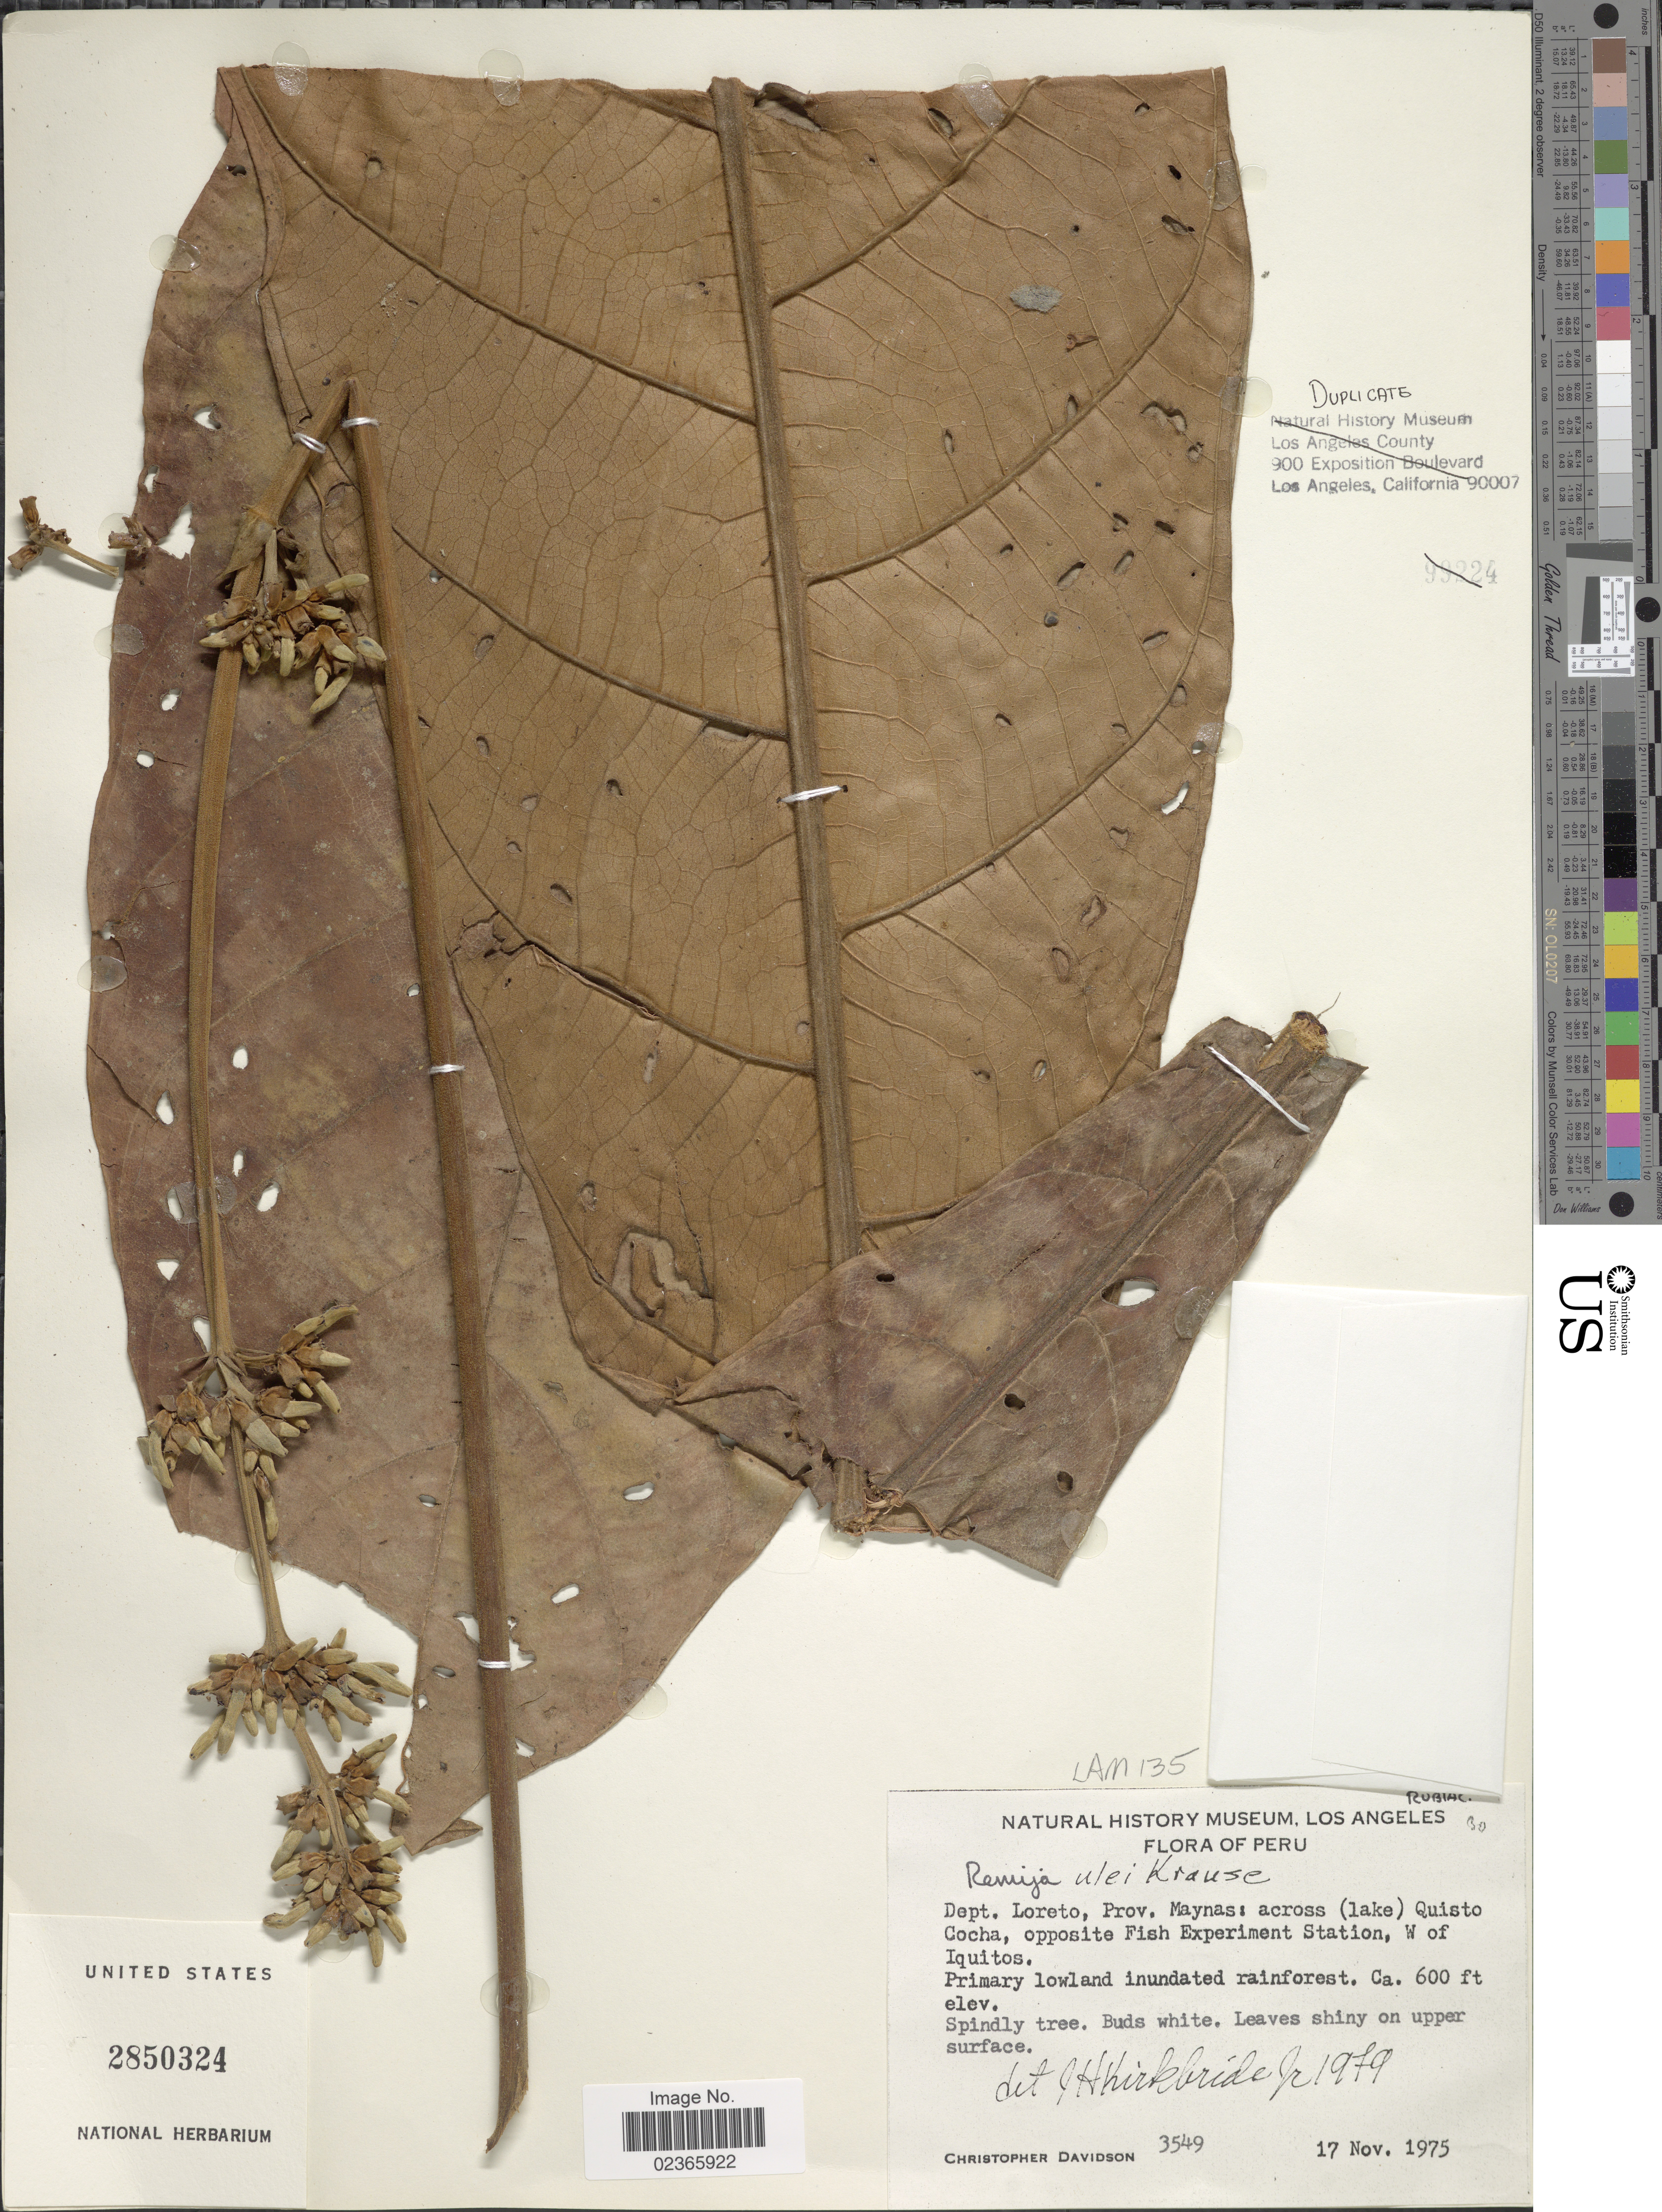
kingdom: Plantae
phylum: Tracheophyta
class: Magnoliopsida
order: Gentianales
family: Rubiaceae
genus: Remijia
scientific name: Remijia ulei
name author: K. Krause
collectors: C. Davidson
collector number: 3549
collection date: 1975-11-17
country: Peru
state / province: Loreto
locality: Prov. Maynas: across (lake) Quisto Cocha, opposite Fish Experiment Station, W of Iquitos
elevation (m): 183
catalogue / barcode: US 2850324